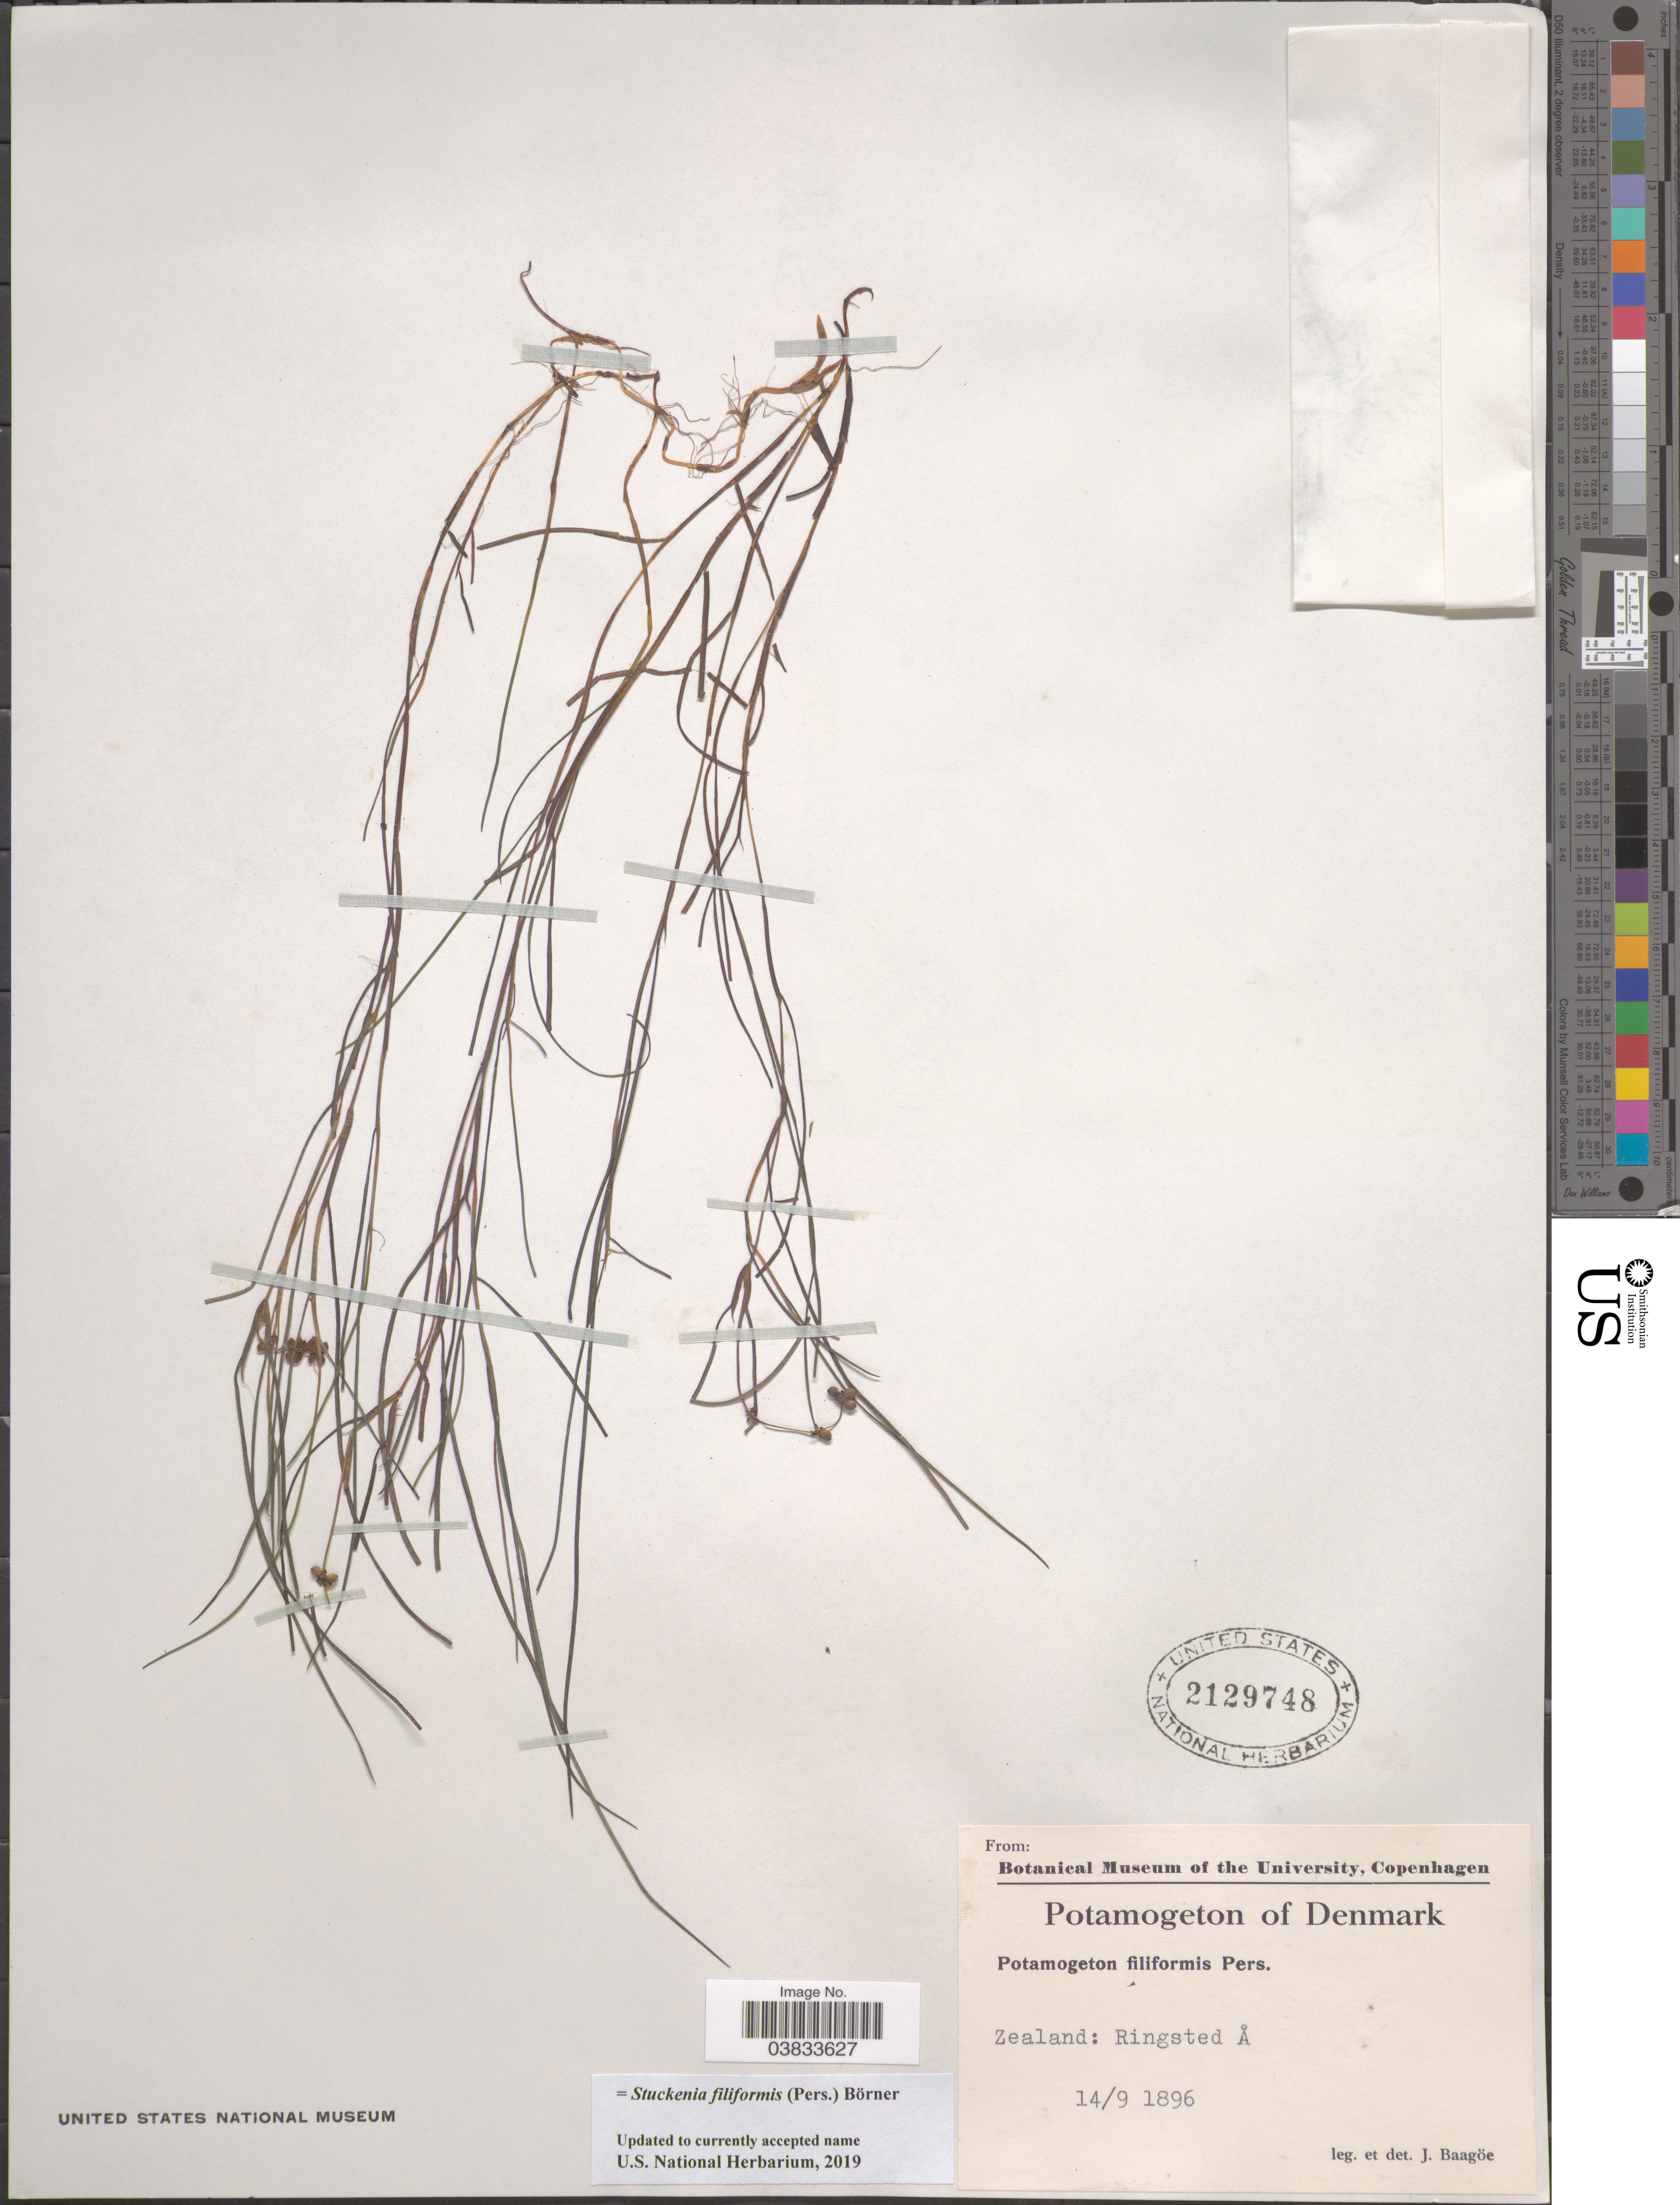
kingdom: Plantae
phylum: Tracheophyta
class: Liliopsida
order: Alismatales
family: Potamogetonaceae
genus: Stuckenia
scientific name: Stuckenia filiformis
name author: (Pers.) Börner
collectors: J. Baagoe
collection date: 1896-09-14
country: Denmark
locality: Zealand: Ringsted Å.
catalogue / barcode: US 2129748